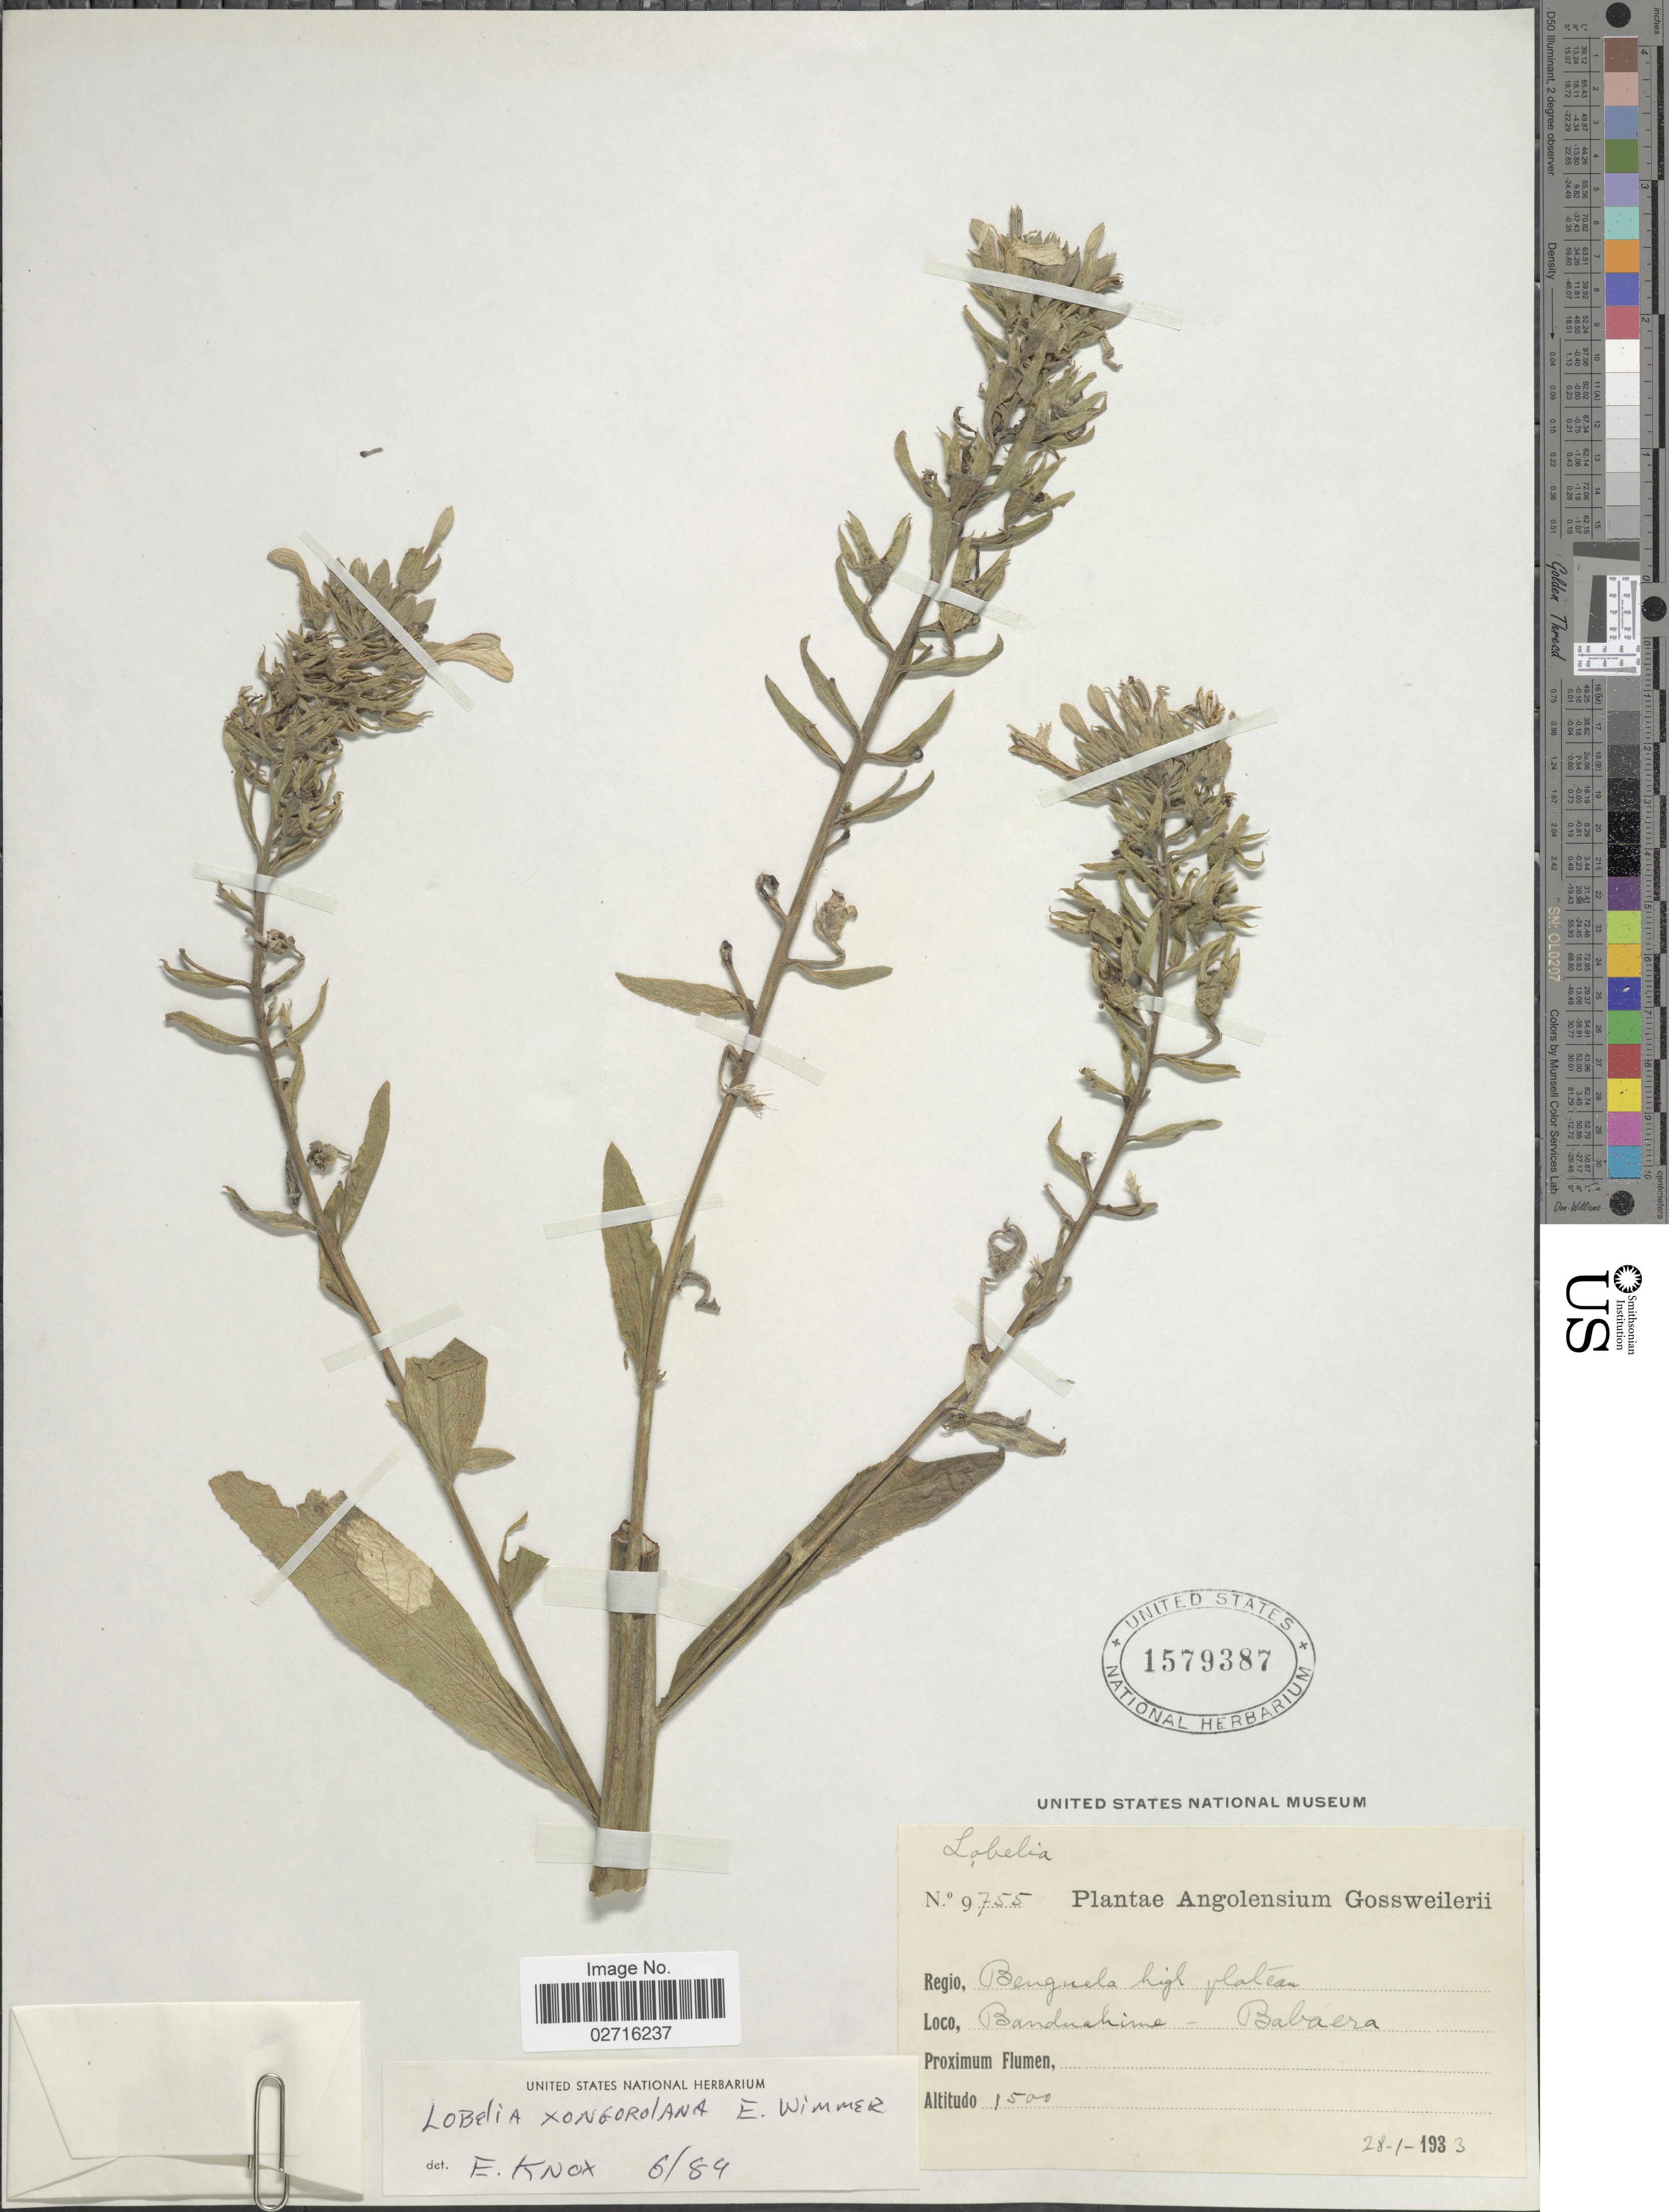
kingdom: Plantae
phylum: Tracheophyta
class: Magnoliopsida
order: Asterales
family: Campanulaceae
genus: Lobelia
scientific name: Lobelia xongorolana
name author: E. Wimm.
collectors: -. Gossweiler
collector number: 9755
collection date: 1933-01-28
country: Angola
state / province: Benguela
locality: Regio Benguela high plateau, Banduahine - Barbaera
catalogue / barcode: US 1579387